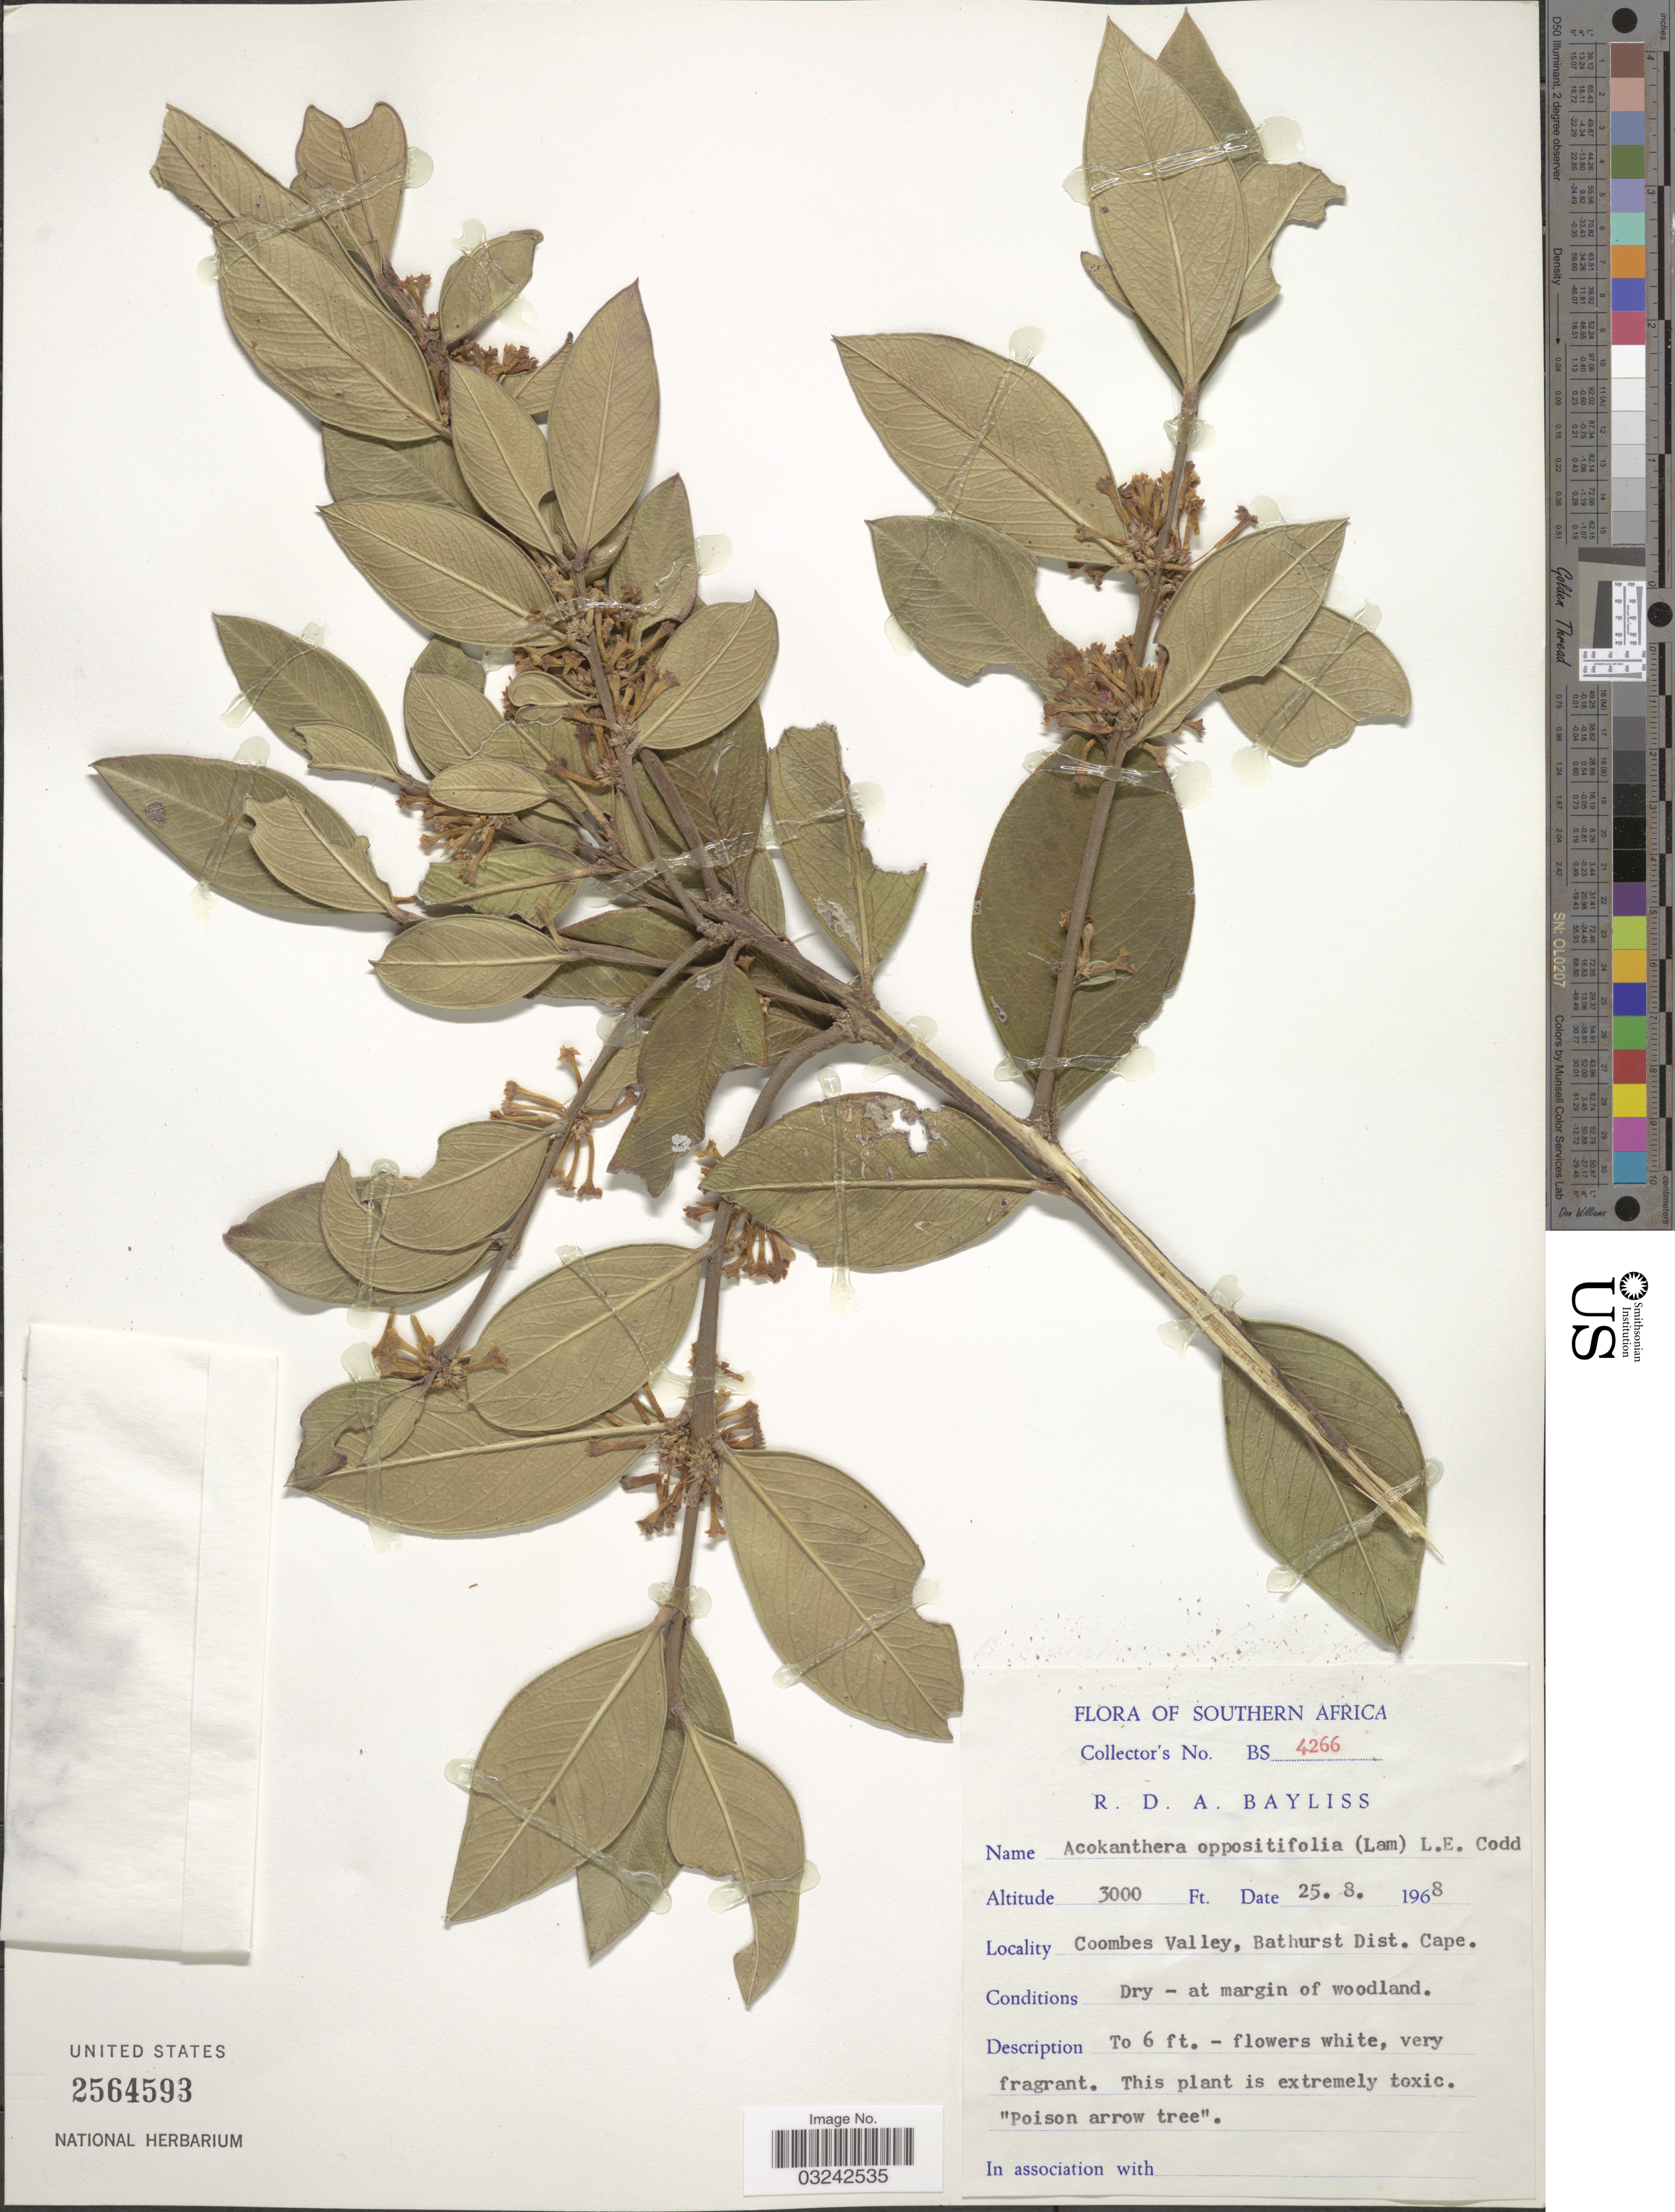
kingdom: Plantae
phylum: Tracheophyta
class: Magnoliopsida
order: Gentianales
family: Apocynaceae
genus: Acokanthera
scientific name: Acokanthera oppositifolia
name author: (Lam.) Codd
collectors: R. Bayliss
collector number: BS 4266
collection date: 1968-08-25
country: South Africa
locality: Southern Africa. Coombes Valley, Bathurst Dist. Cape.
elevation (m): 914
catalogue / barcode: US 2564593